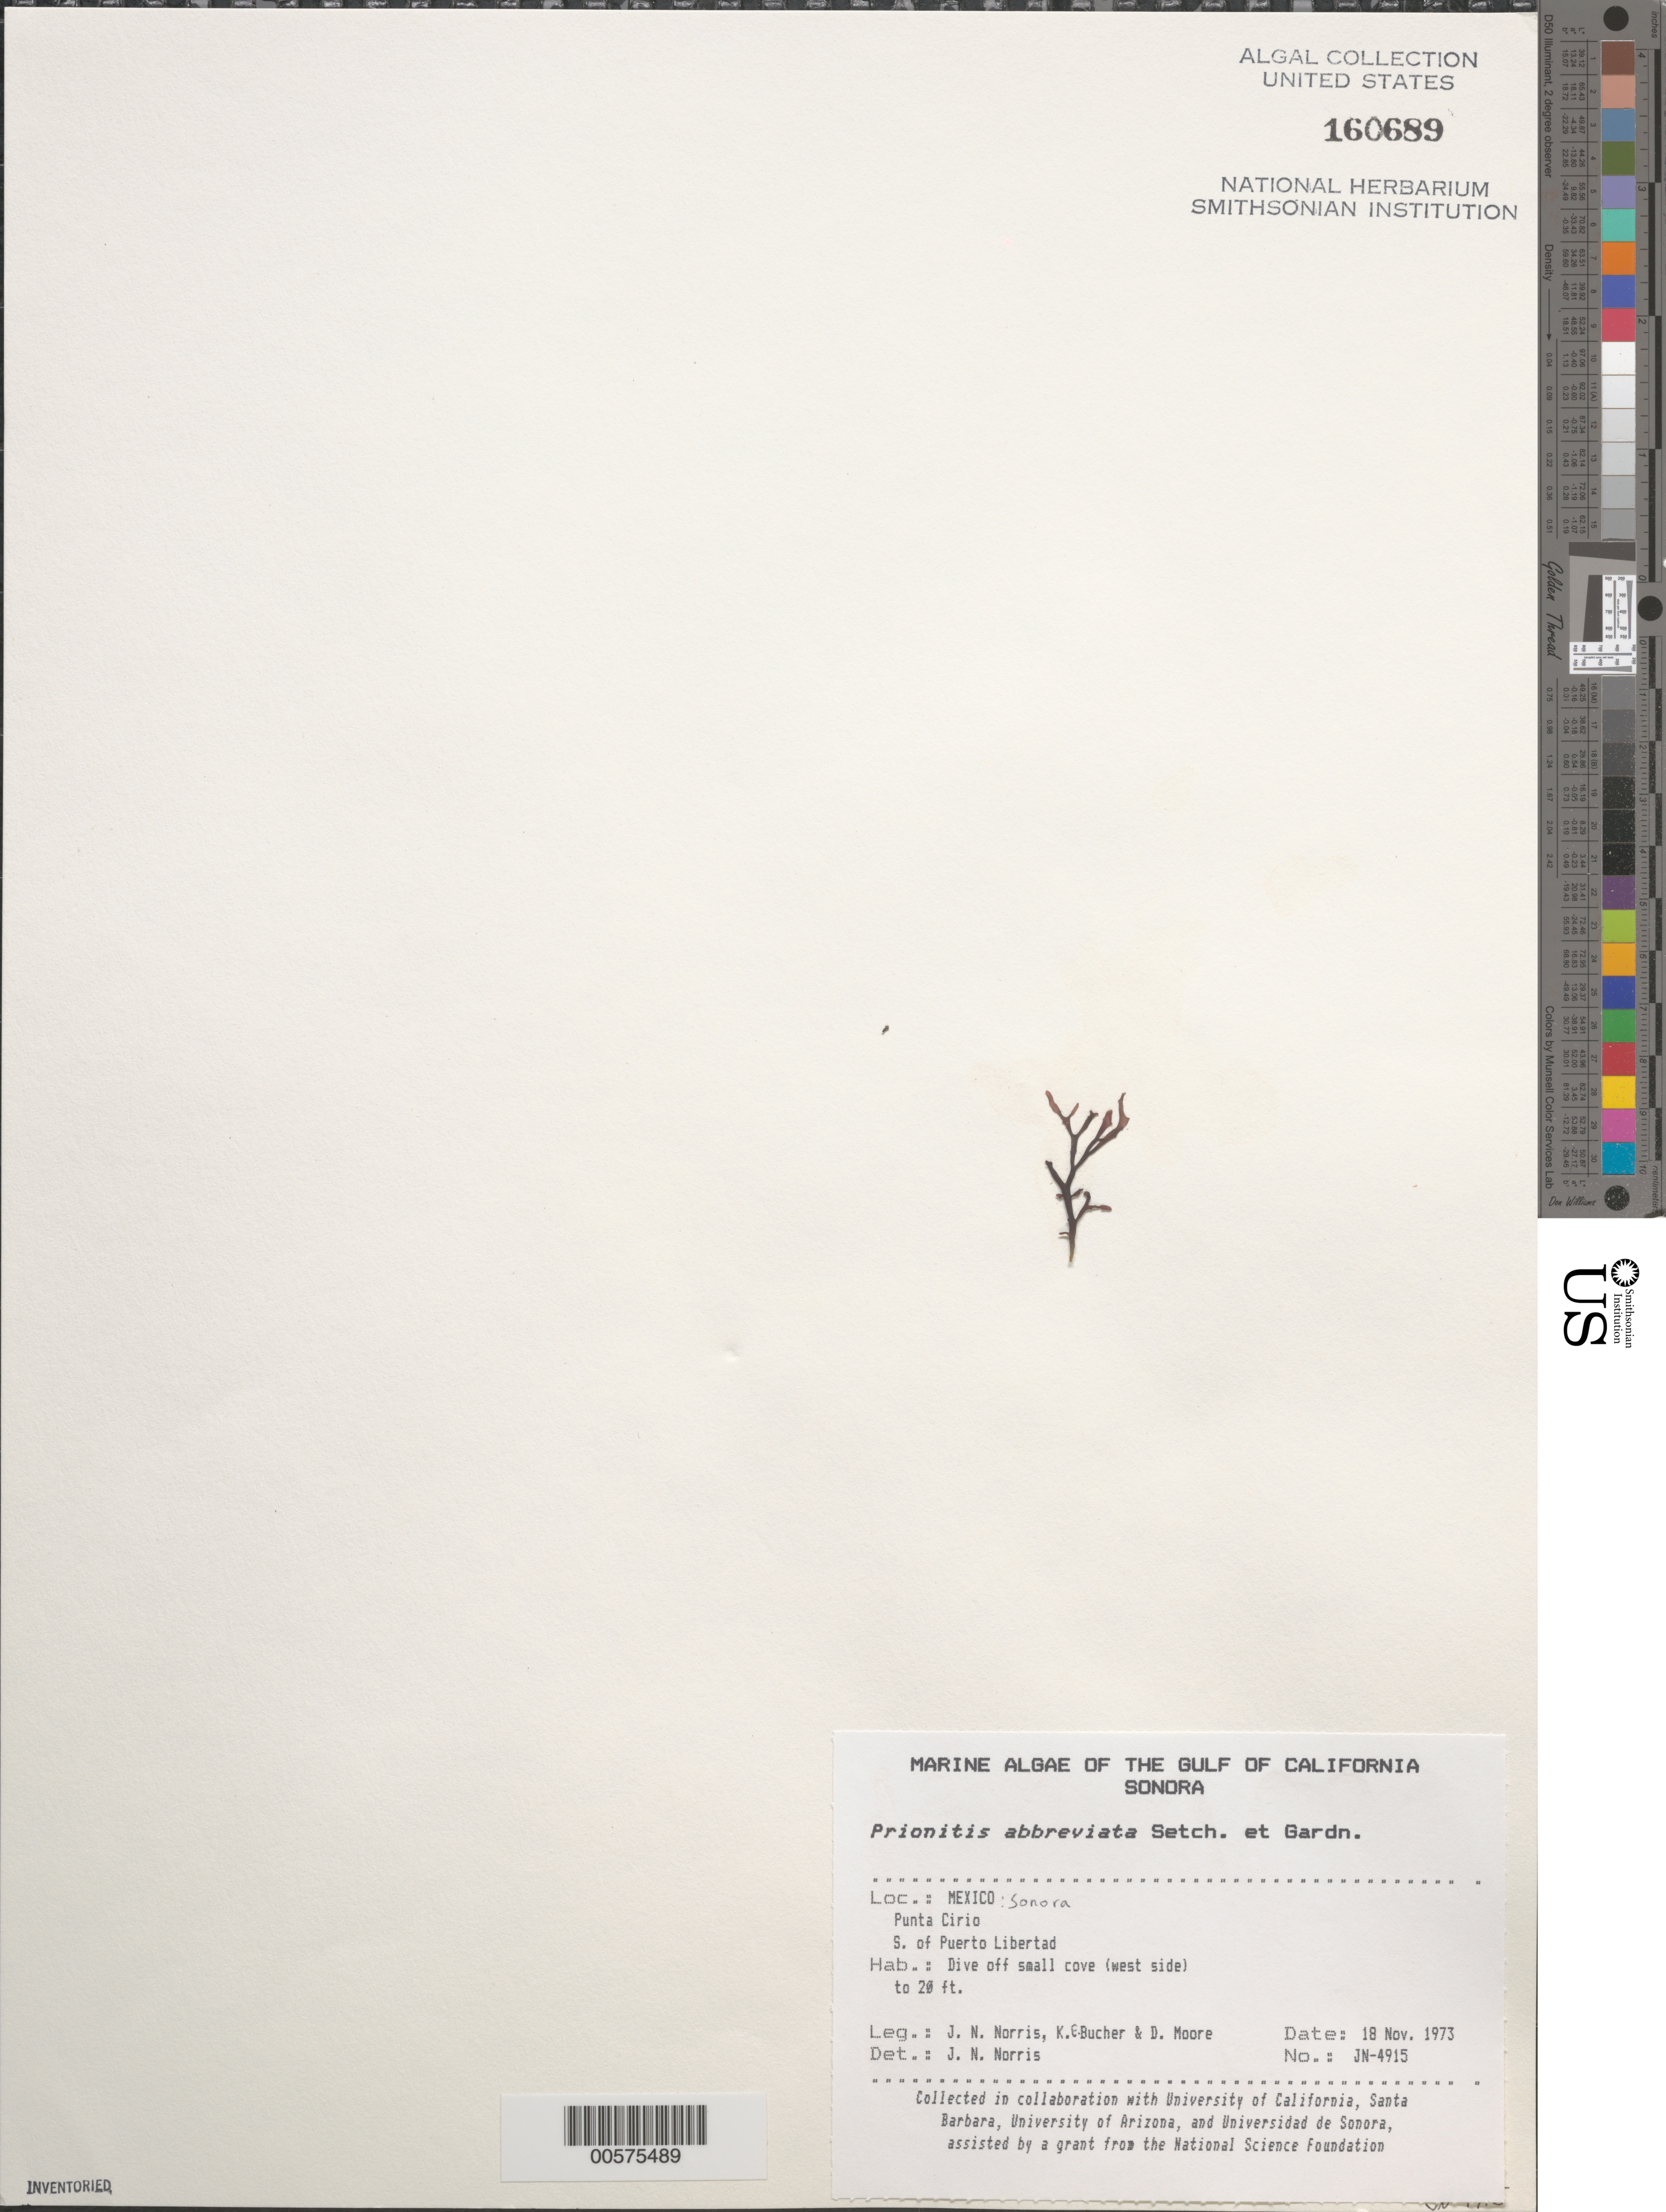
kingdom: Plantae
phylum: Rhodophyta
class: Florideophyceae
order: Cryptonemiales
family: Cryptonemiaceae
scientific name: Prionitis abbreviata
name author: Setchell & N.L. Gardner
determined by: Norris, James N.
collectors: J. N. Norris, K. E. Bucher & D. Moore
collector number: JN-4915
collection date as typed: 18 Nov 1973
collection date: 1973-11-18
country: Mexico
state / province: Sonora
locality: Punta Cirio south of Puerto Libertad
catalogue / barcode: US 160689